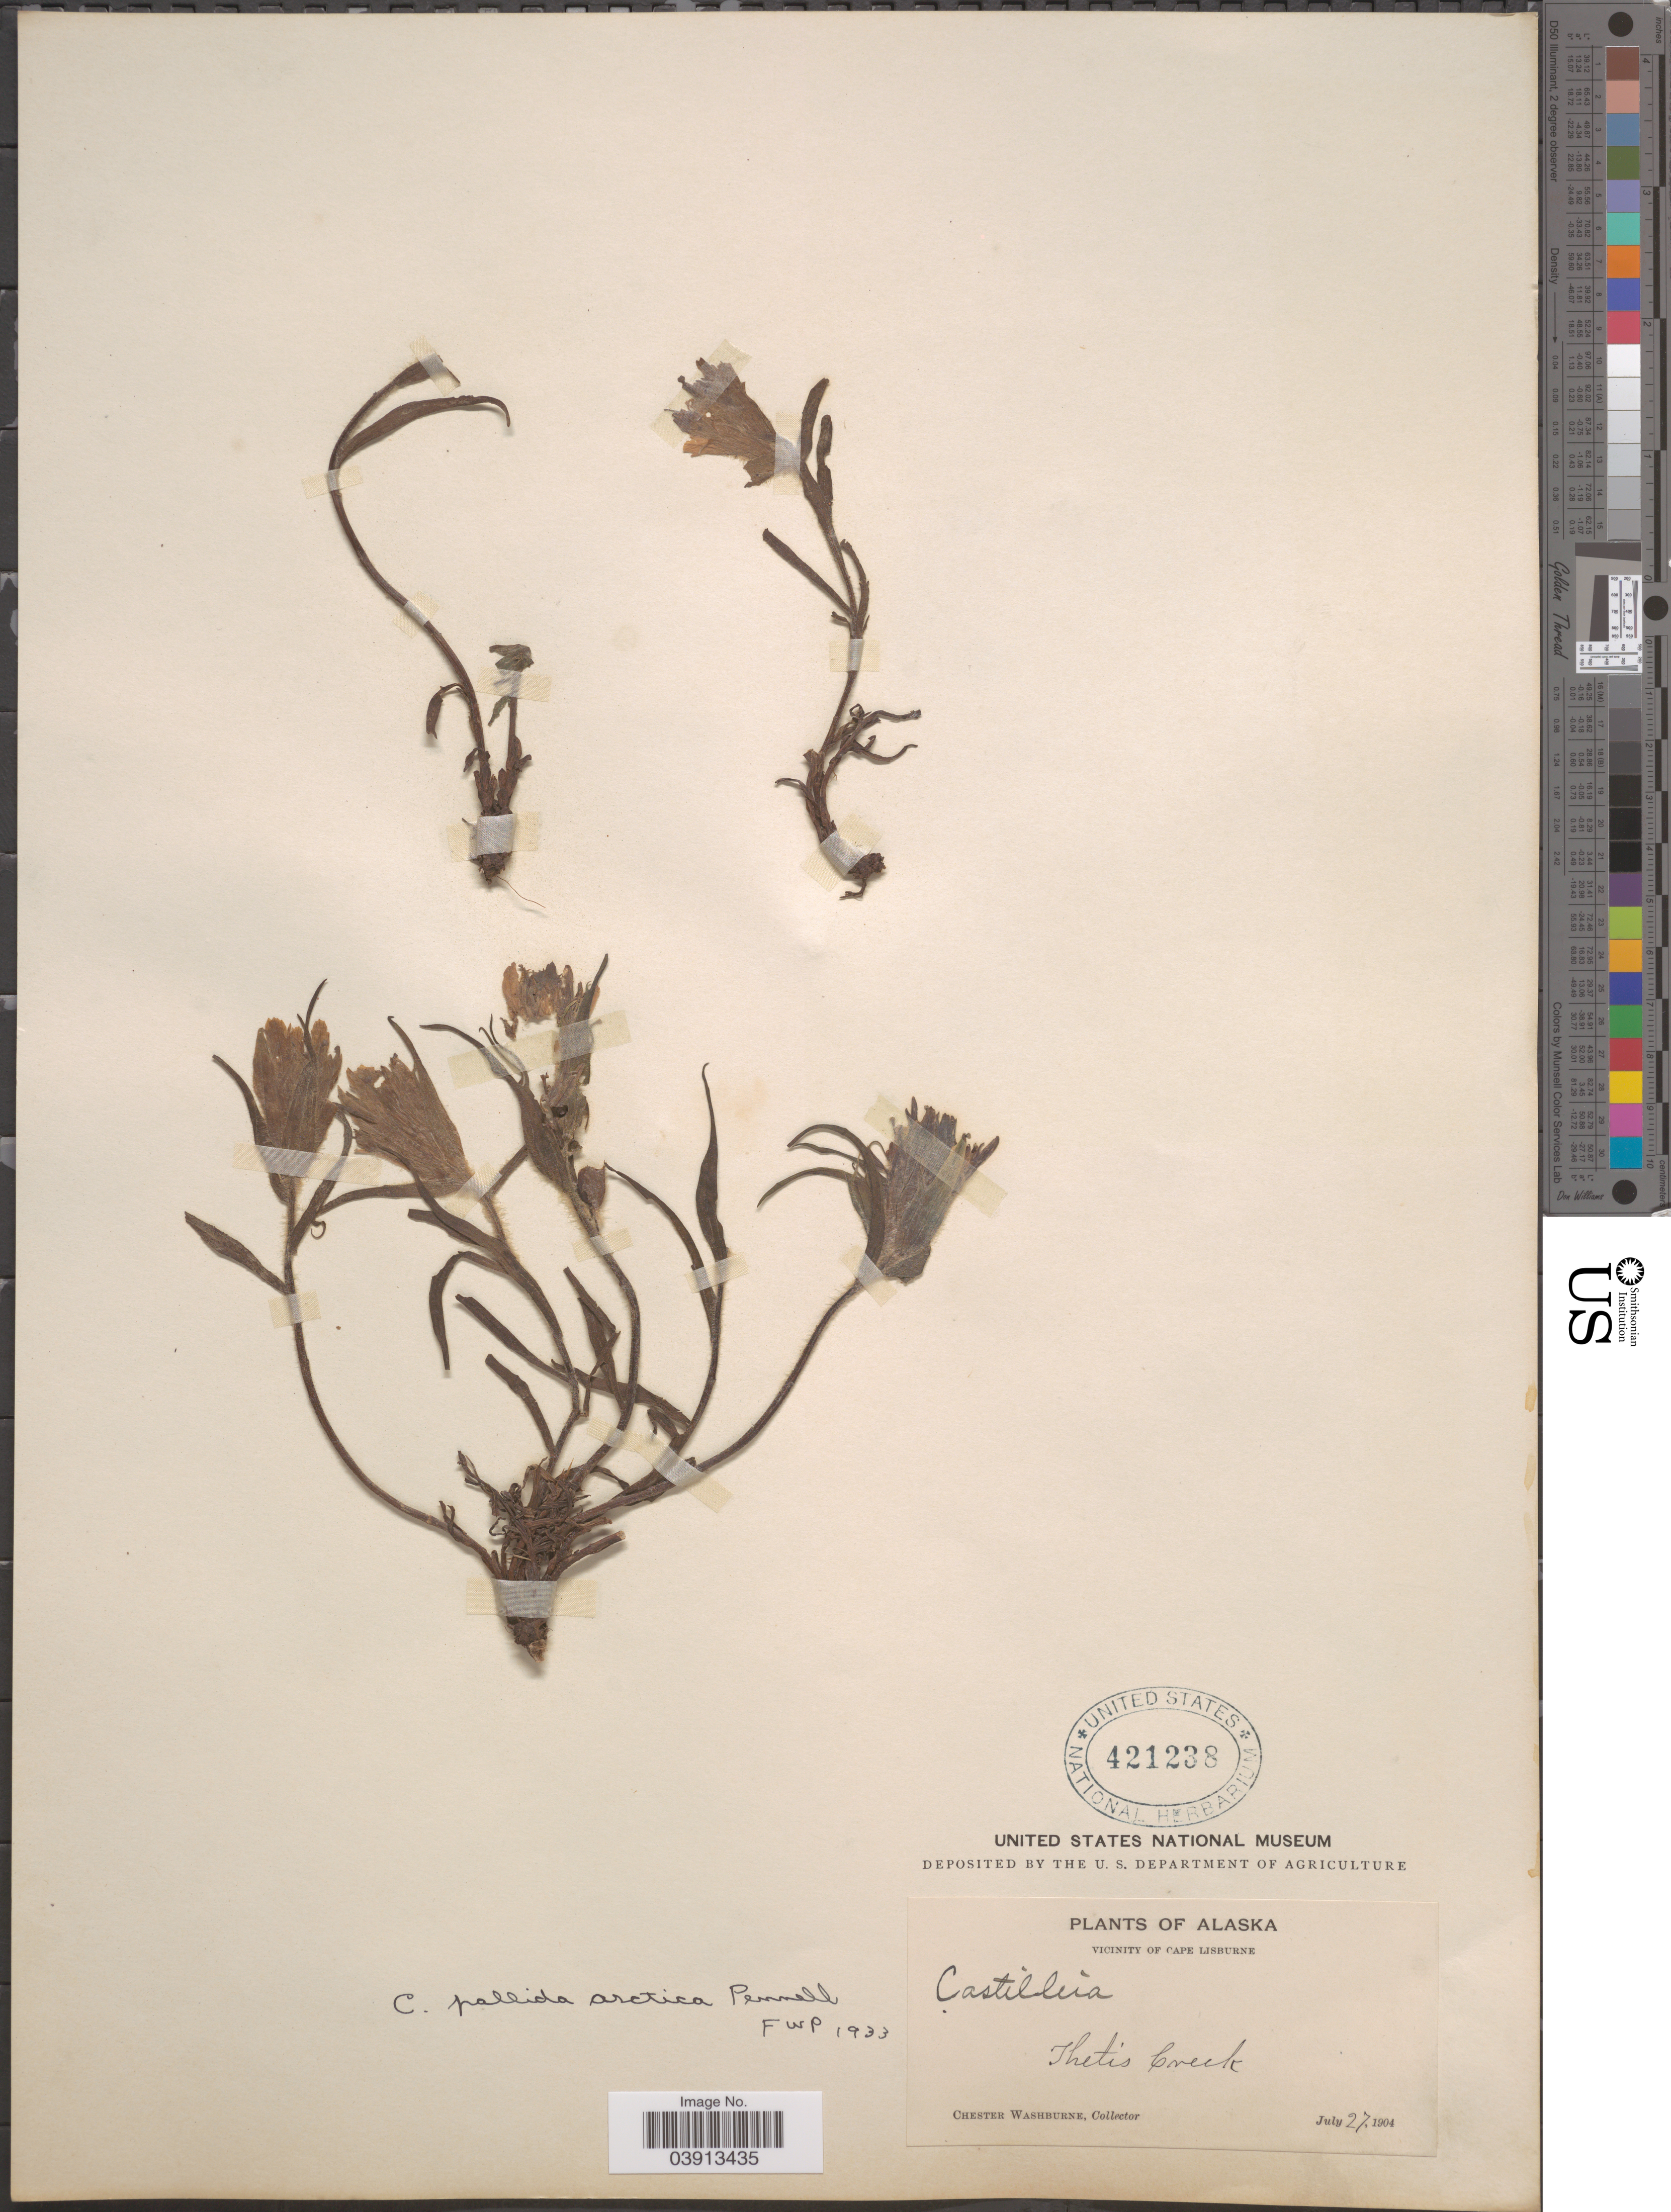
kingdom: Plantae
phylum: Tracheophyta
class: Magnoliopsida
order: Lamiales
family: Orobanchaceae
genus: Castilleja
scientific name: Castilleja pallida var. elegans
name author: (Malte) Pennell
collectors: C. Washburne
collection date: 1904-07-27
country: United States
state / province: Alaska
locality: Vicinity of Cape Lisburne. Thetis Creek.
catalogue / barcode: US 421238